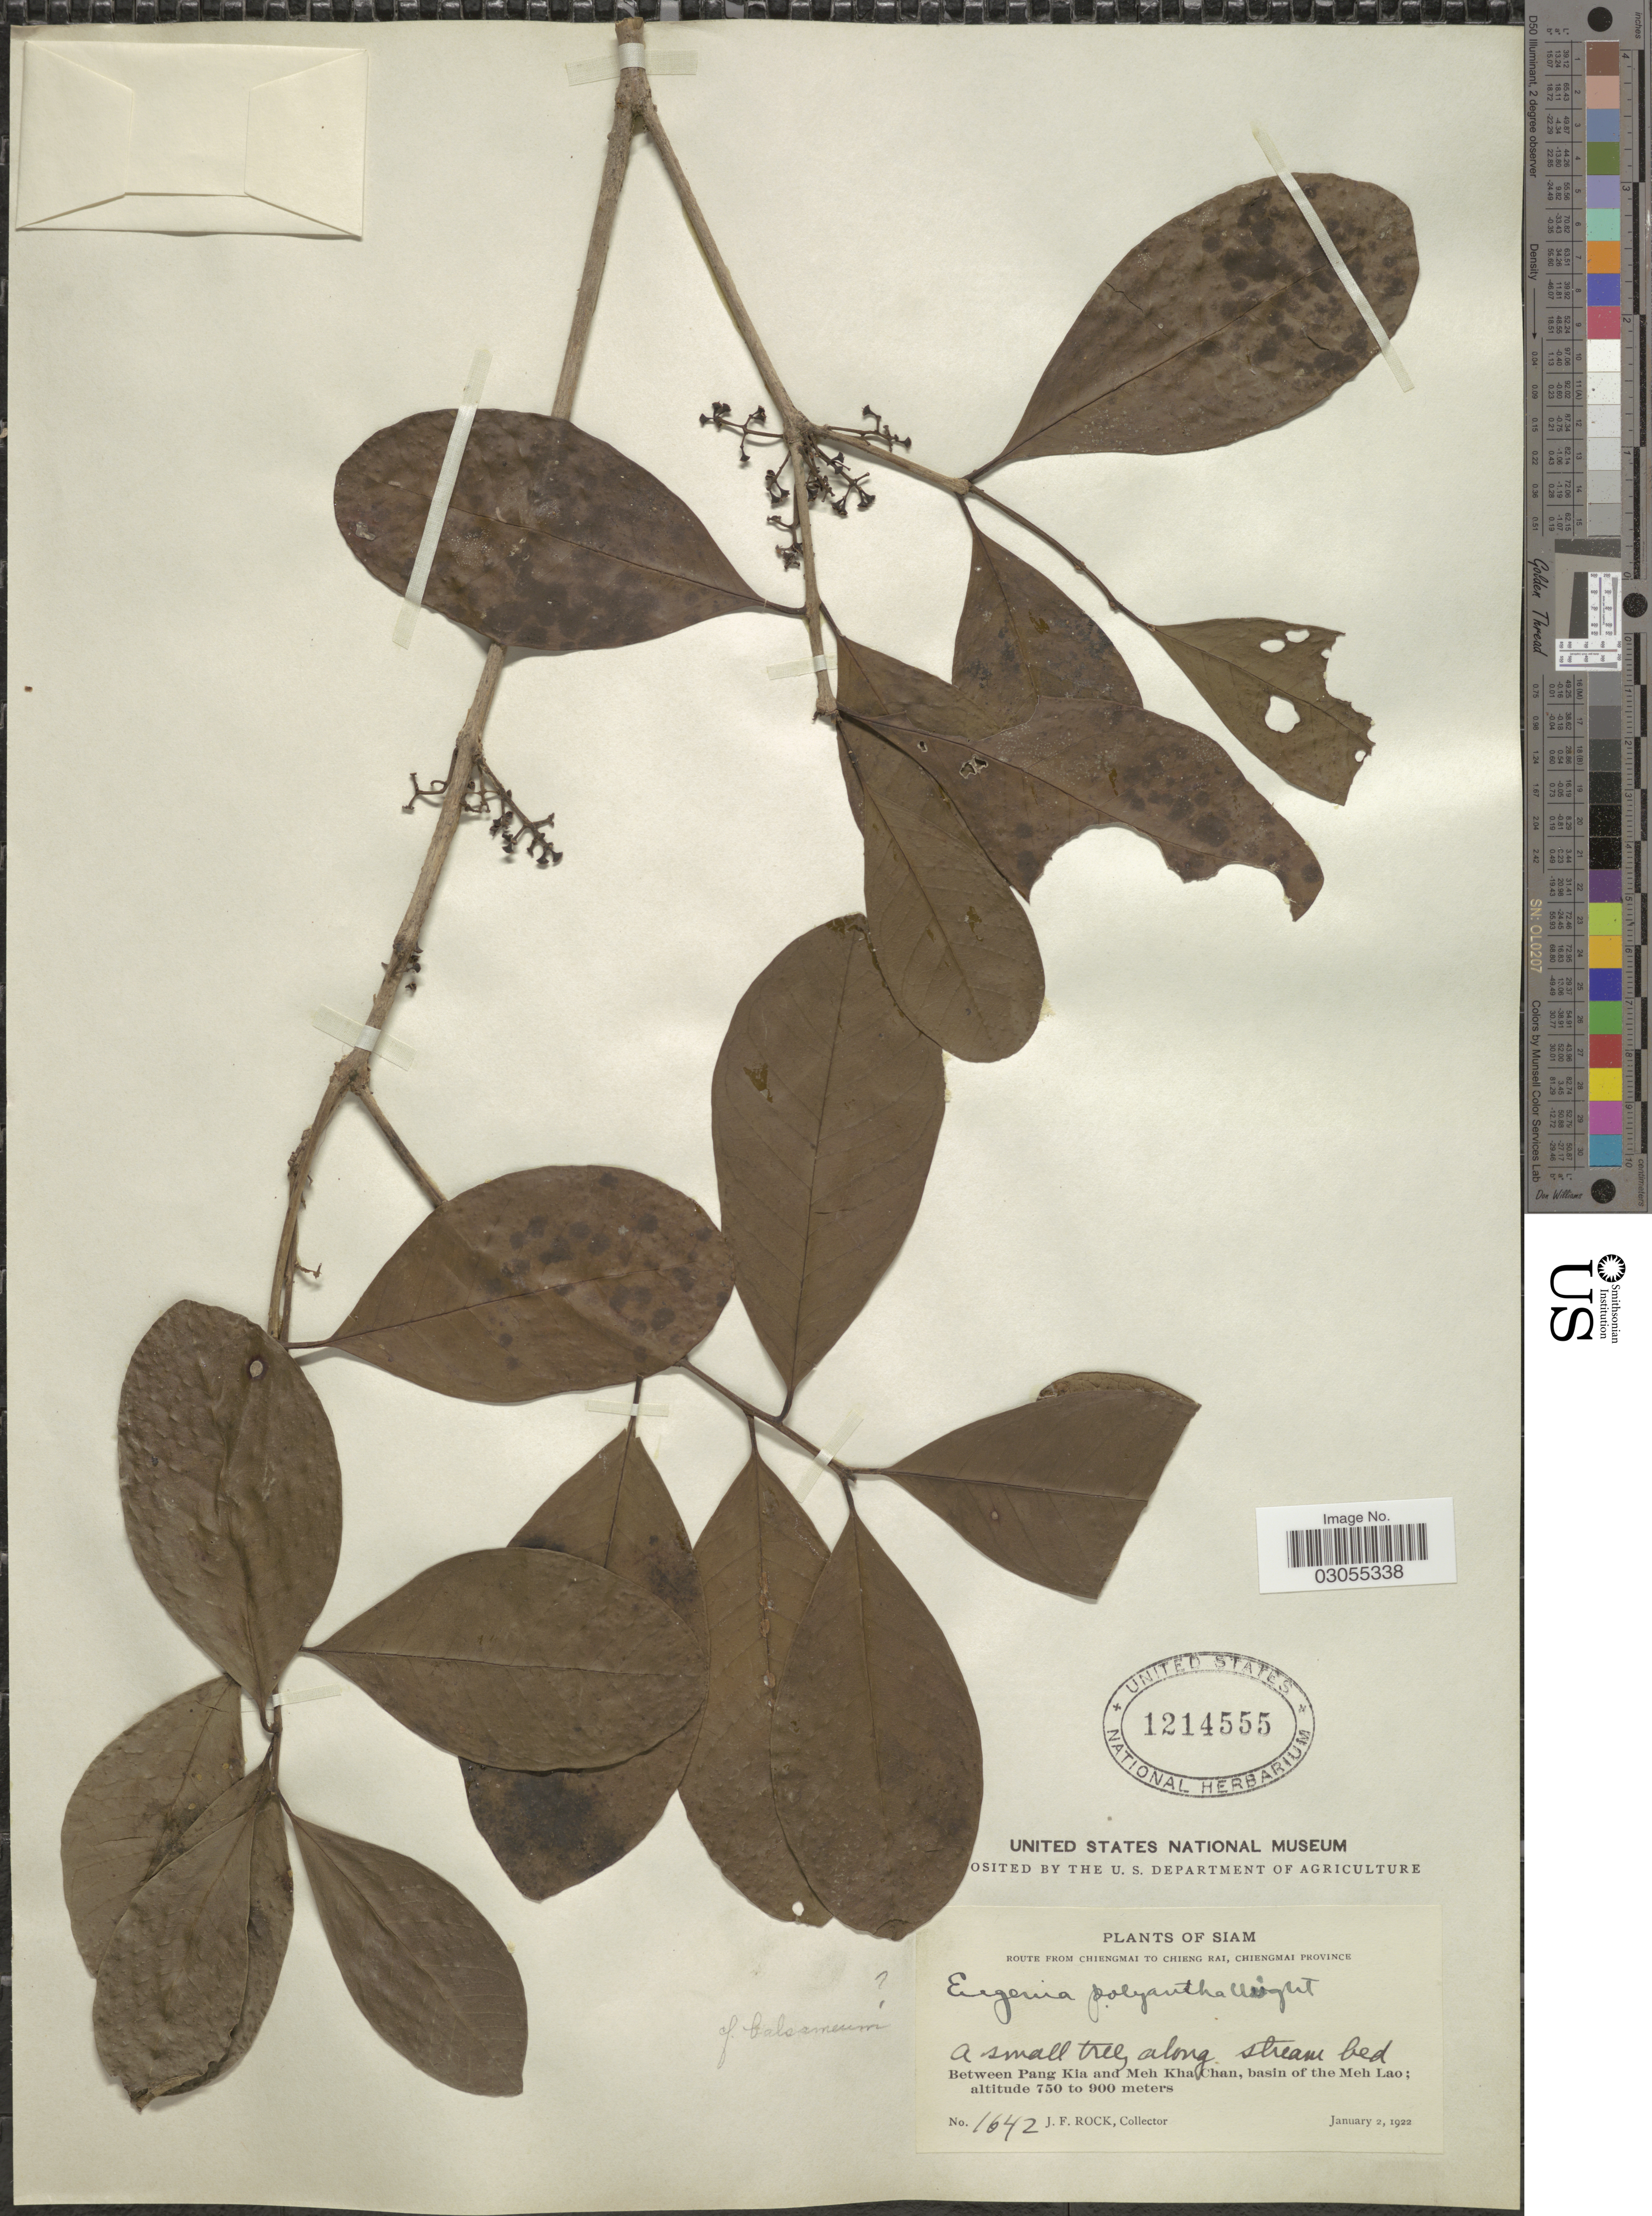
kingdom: Plantae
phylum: Tracheophyta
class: Magnoliopsida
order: Myrtales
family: Myrtaceae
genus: Syzygium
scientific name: Syzygium sp.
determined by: Strong, Mark T., (BOT), Smithsonian Institution - National Museum of Natural History (UNITED STATES)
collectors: J. Rock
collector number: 1642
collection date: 1922-01-02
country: Thailand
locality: Siam. Between Pang Kia and Meh Kha Chan, basin of the Meh Lao.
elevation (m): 750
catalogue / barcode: US 1214555